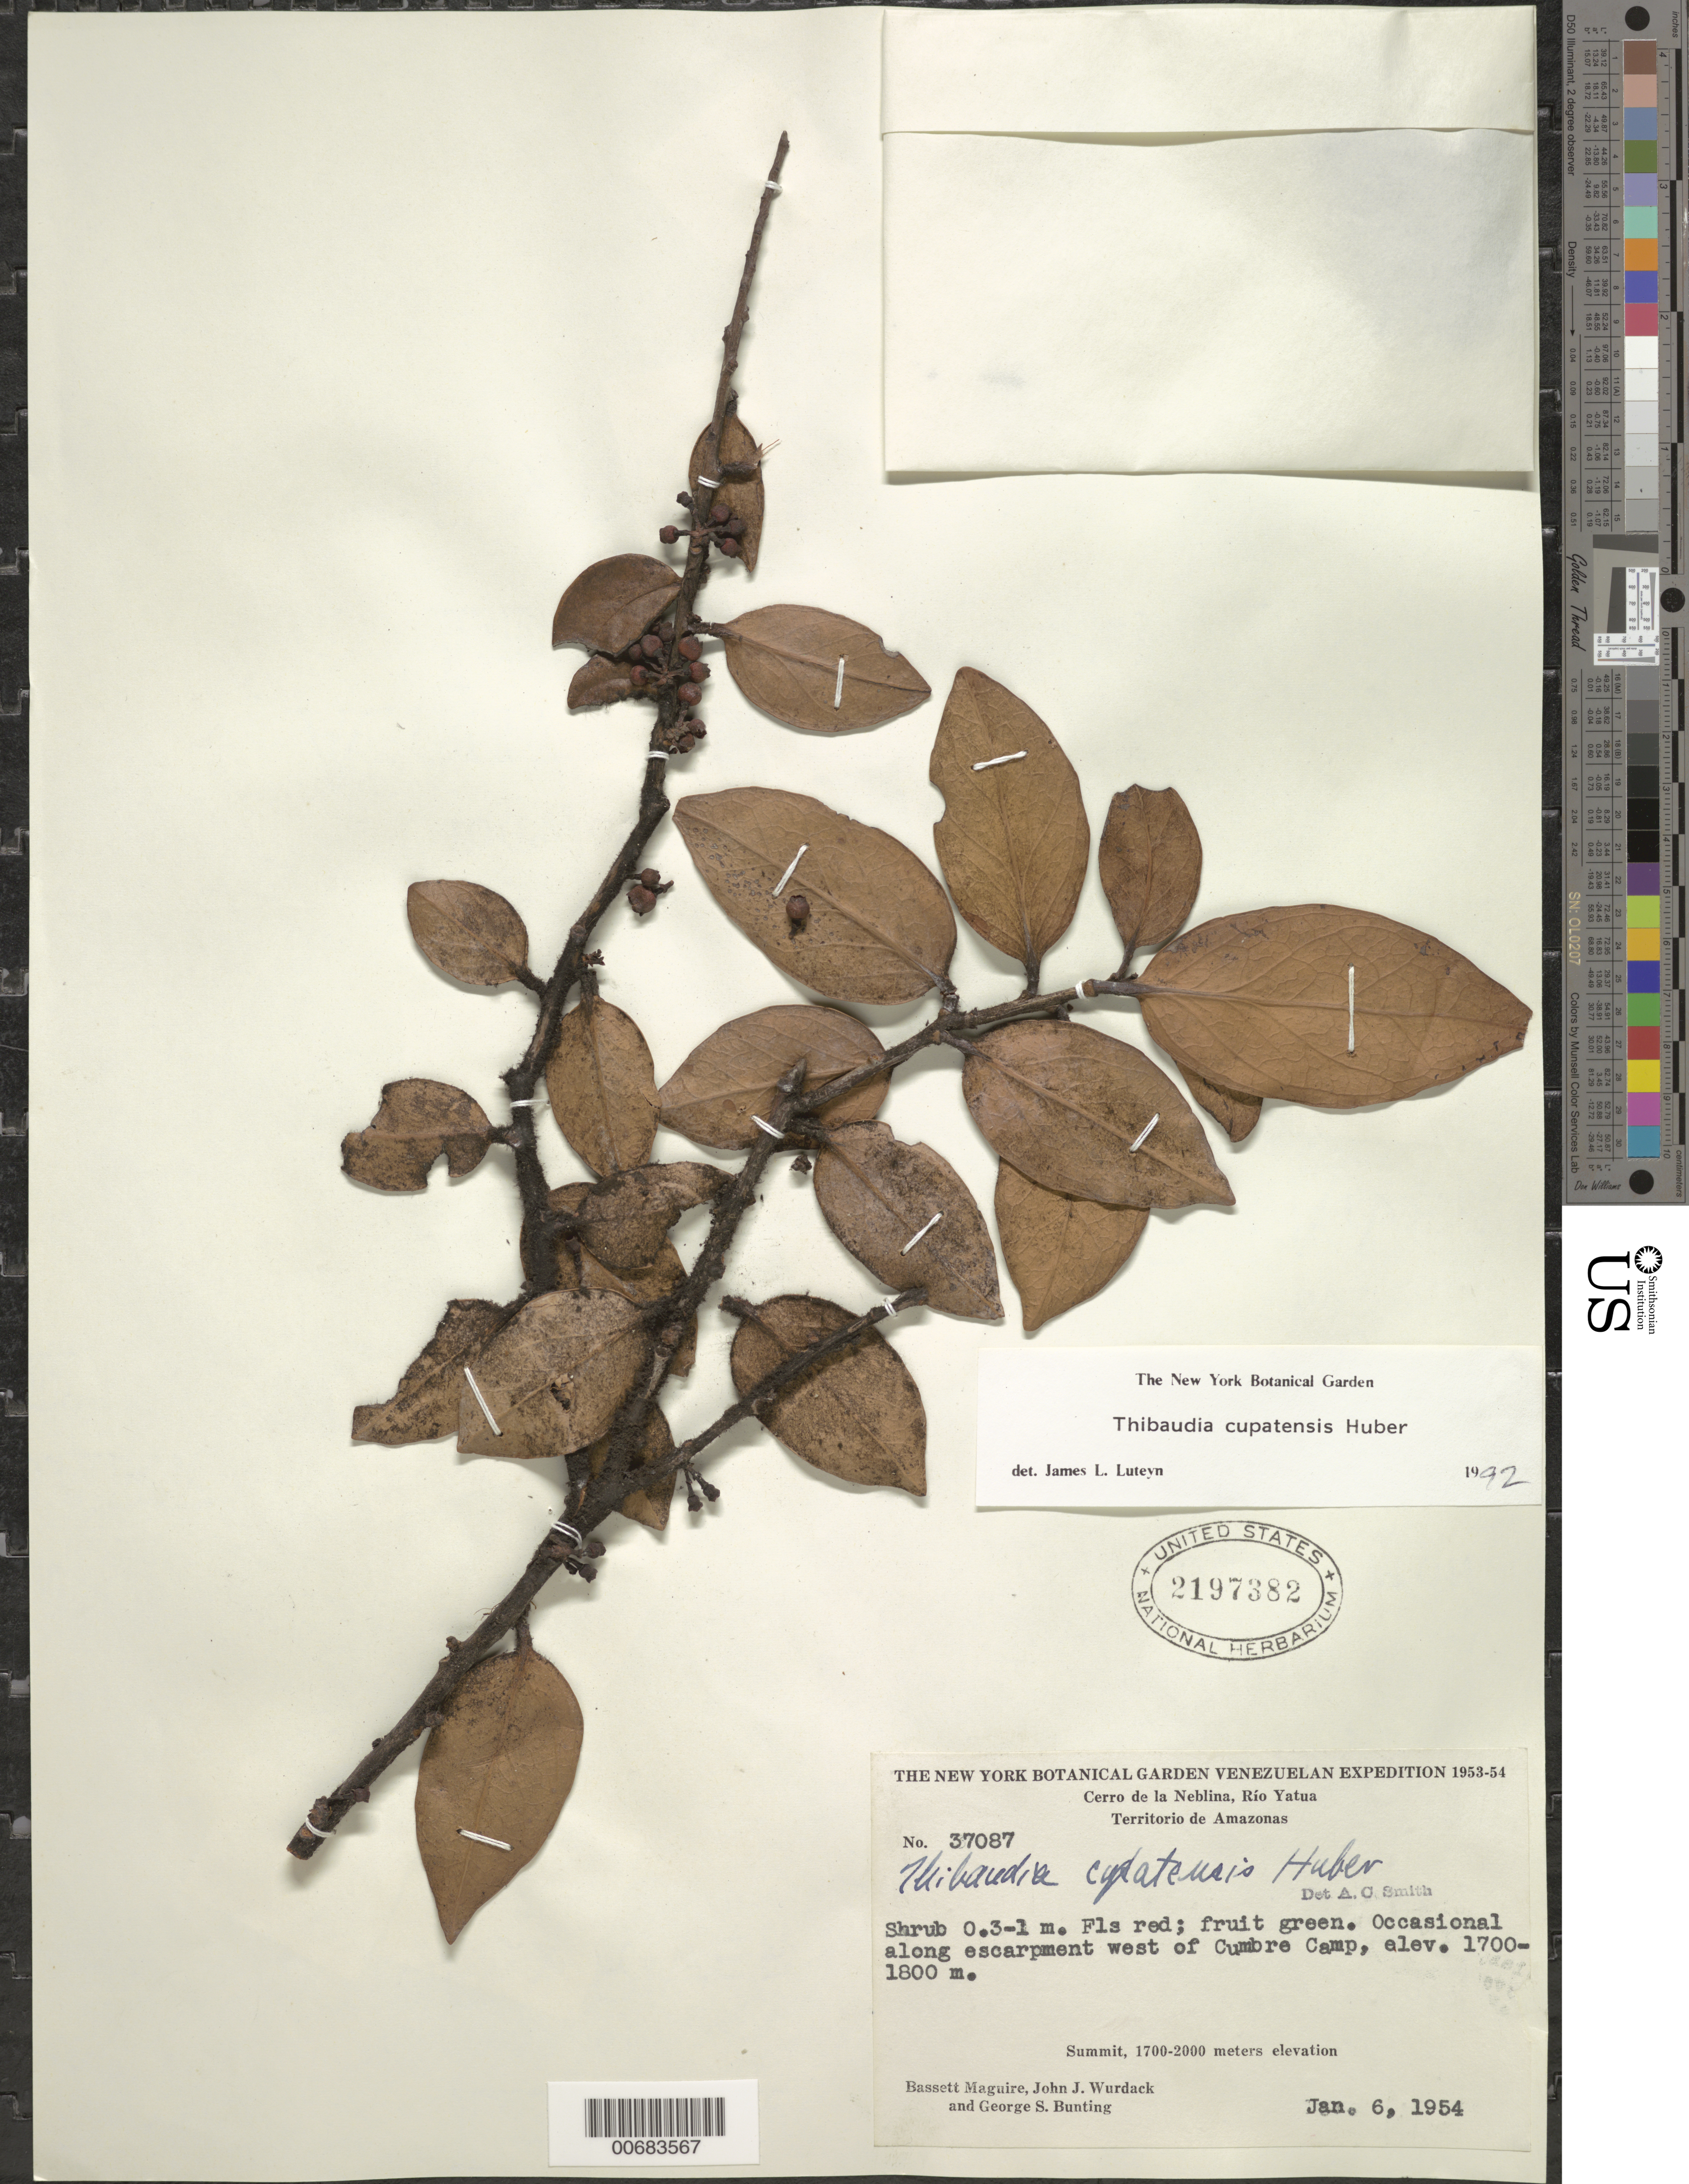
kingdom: Plantae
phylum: Tracheophyta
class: Magnoliopsida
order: Ericales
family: Ericaceae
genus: Thibaudia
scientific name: Thibaudia cupatensis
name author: Huber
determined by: Luteyn, J. L.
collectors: B. Maguire, J. J. Wurdack & G. S. Bunting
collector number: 37087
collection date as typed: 6-Jan-54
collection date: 1954-01-06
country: Venezuela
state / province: Amazonas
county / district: Río Negro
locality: Cerro de la Neblina, Río Yatua, 5 km W of Cumbre Camp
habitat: Along escarpment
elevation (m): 1700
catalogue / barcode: US 2197382